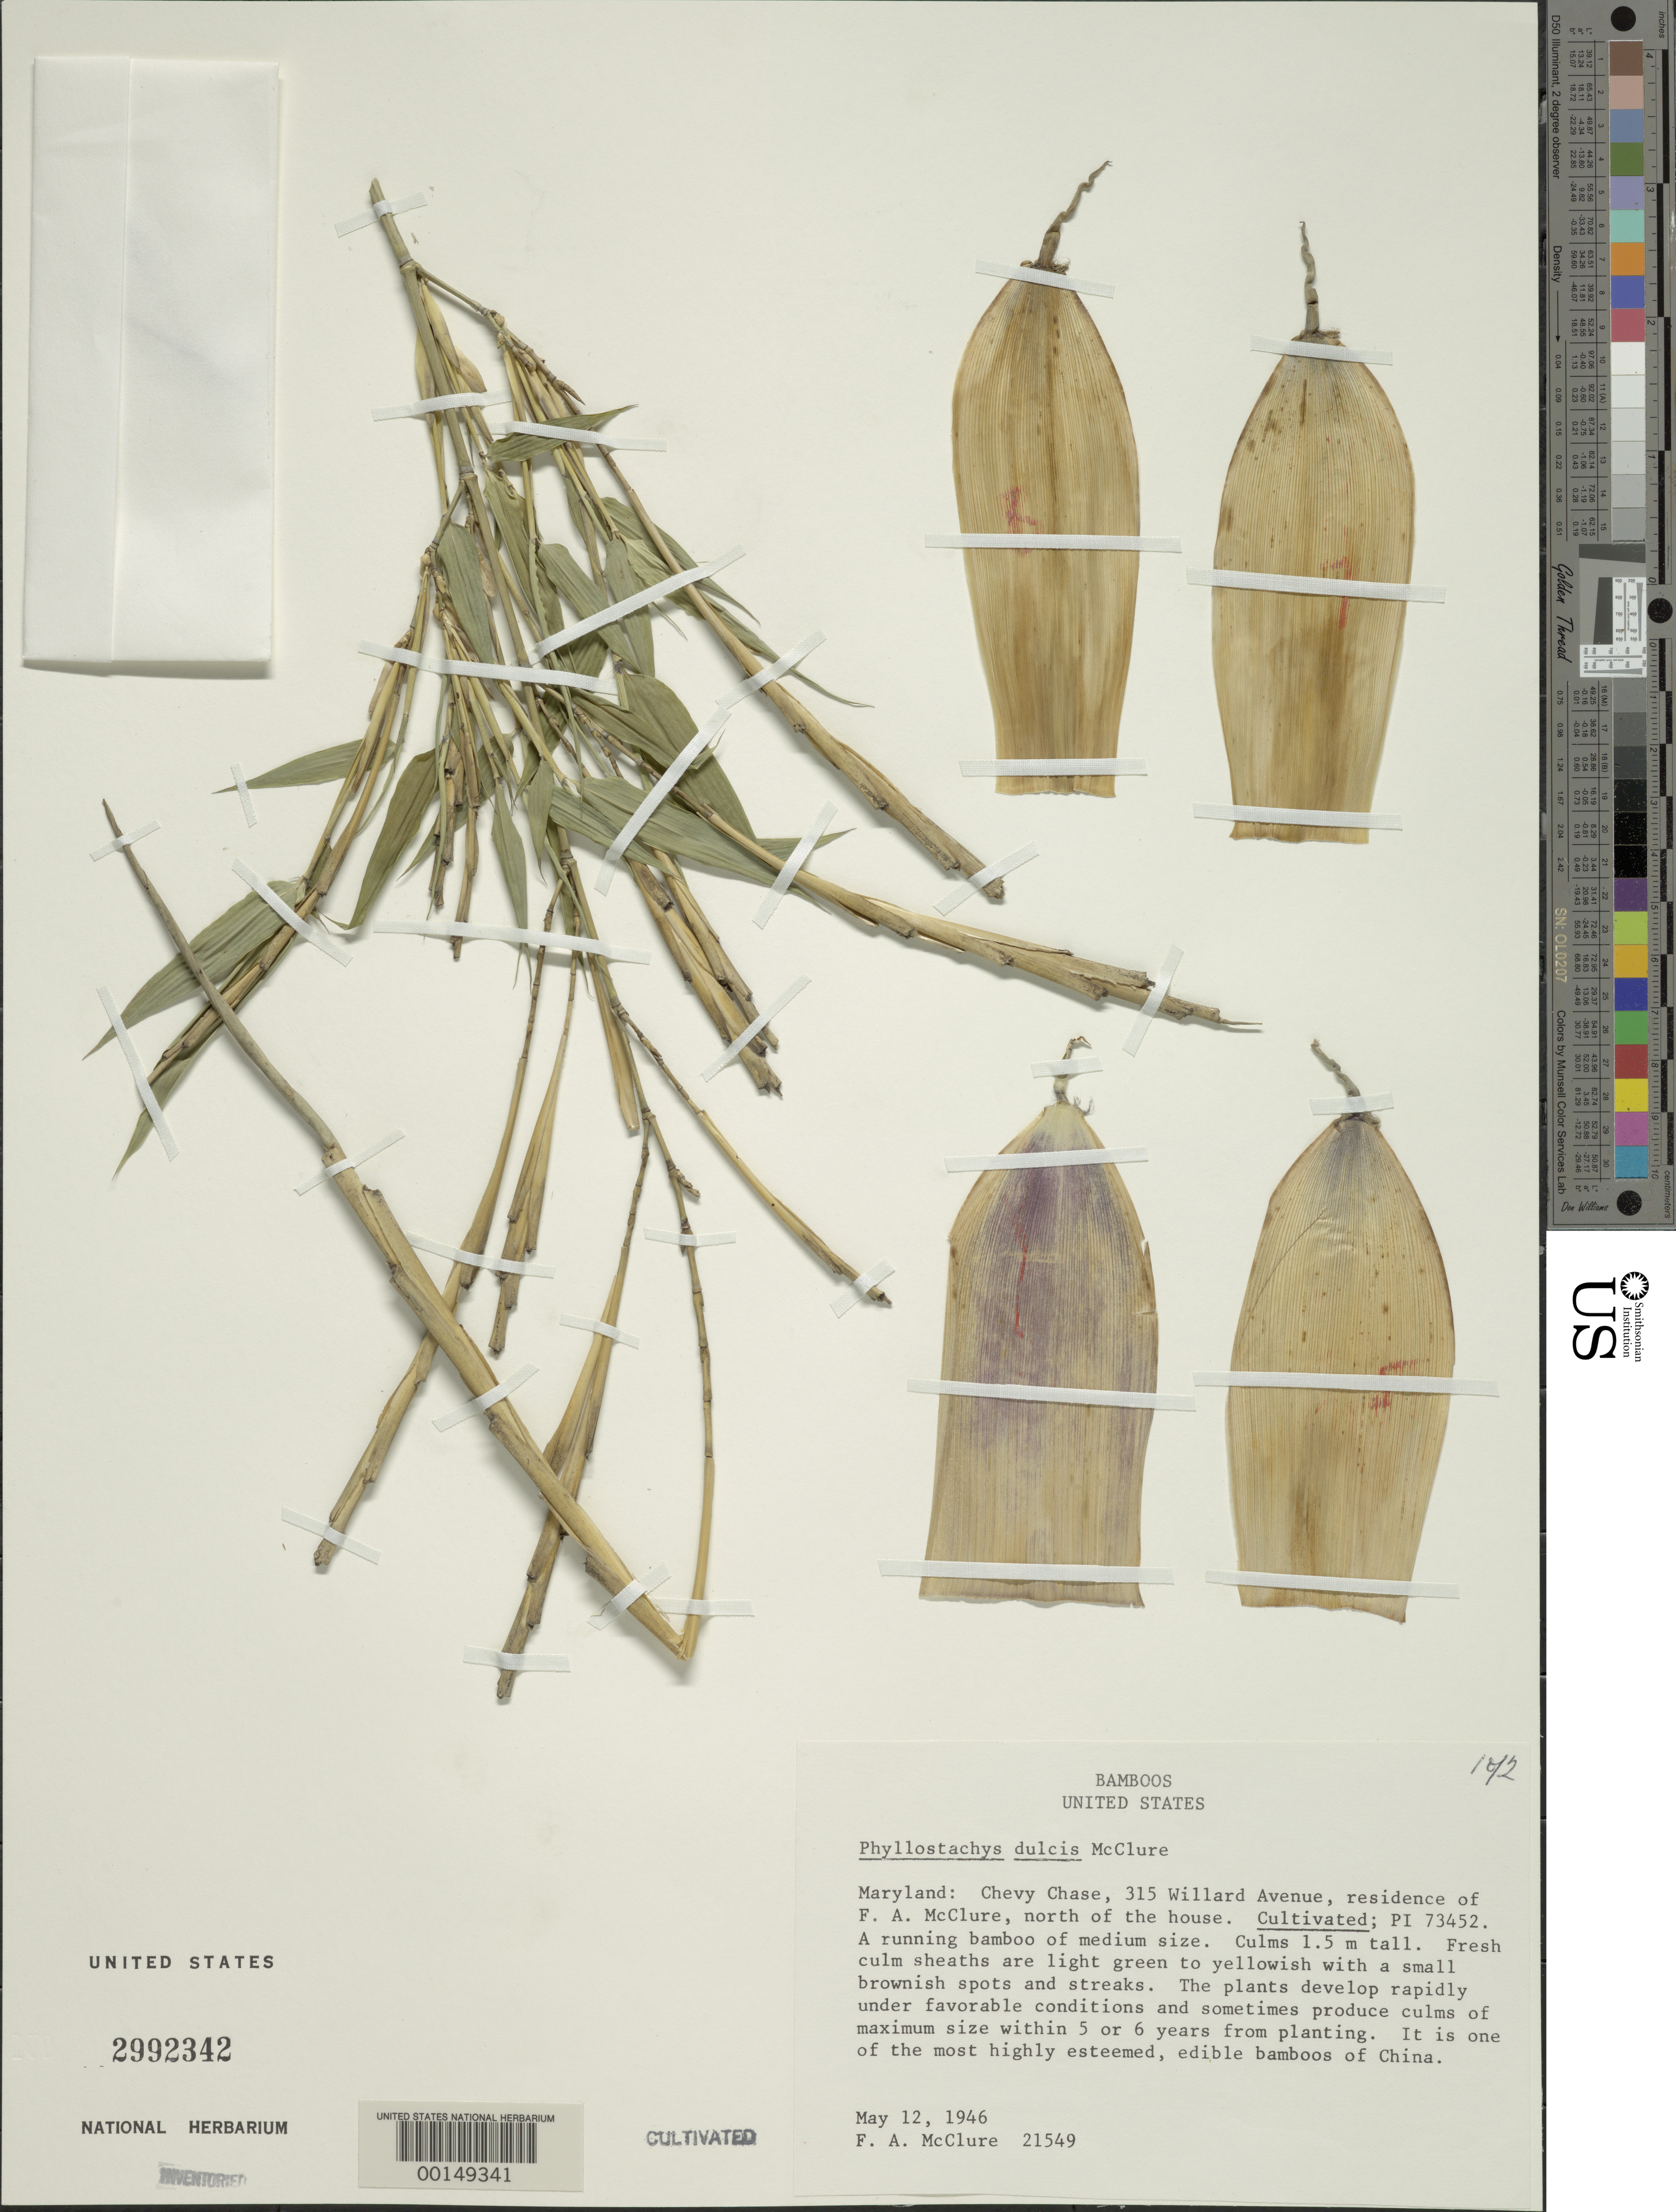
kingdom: Plantae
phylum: Tracheophyta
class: Liliopsida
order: Poales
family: Poaceae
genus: Phyllostachys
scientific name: Phyllostachys dulcis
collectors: F. A. McClure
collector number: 21549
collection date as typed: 12 May 1946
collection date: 1946-05-12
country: United States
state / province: Maryland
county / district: Montgomery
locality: Chevy Chase, mcclure's house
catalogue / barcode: US 2992342